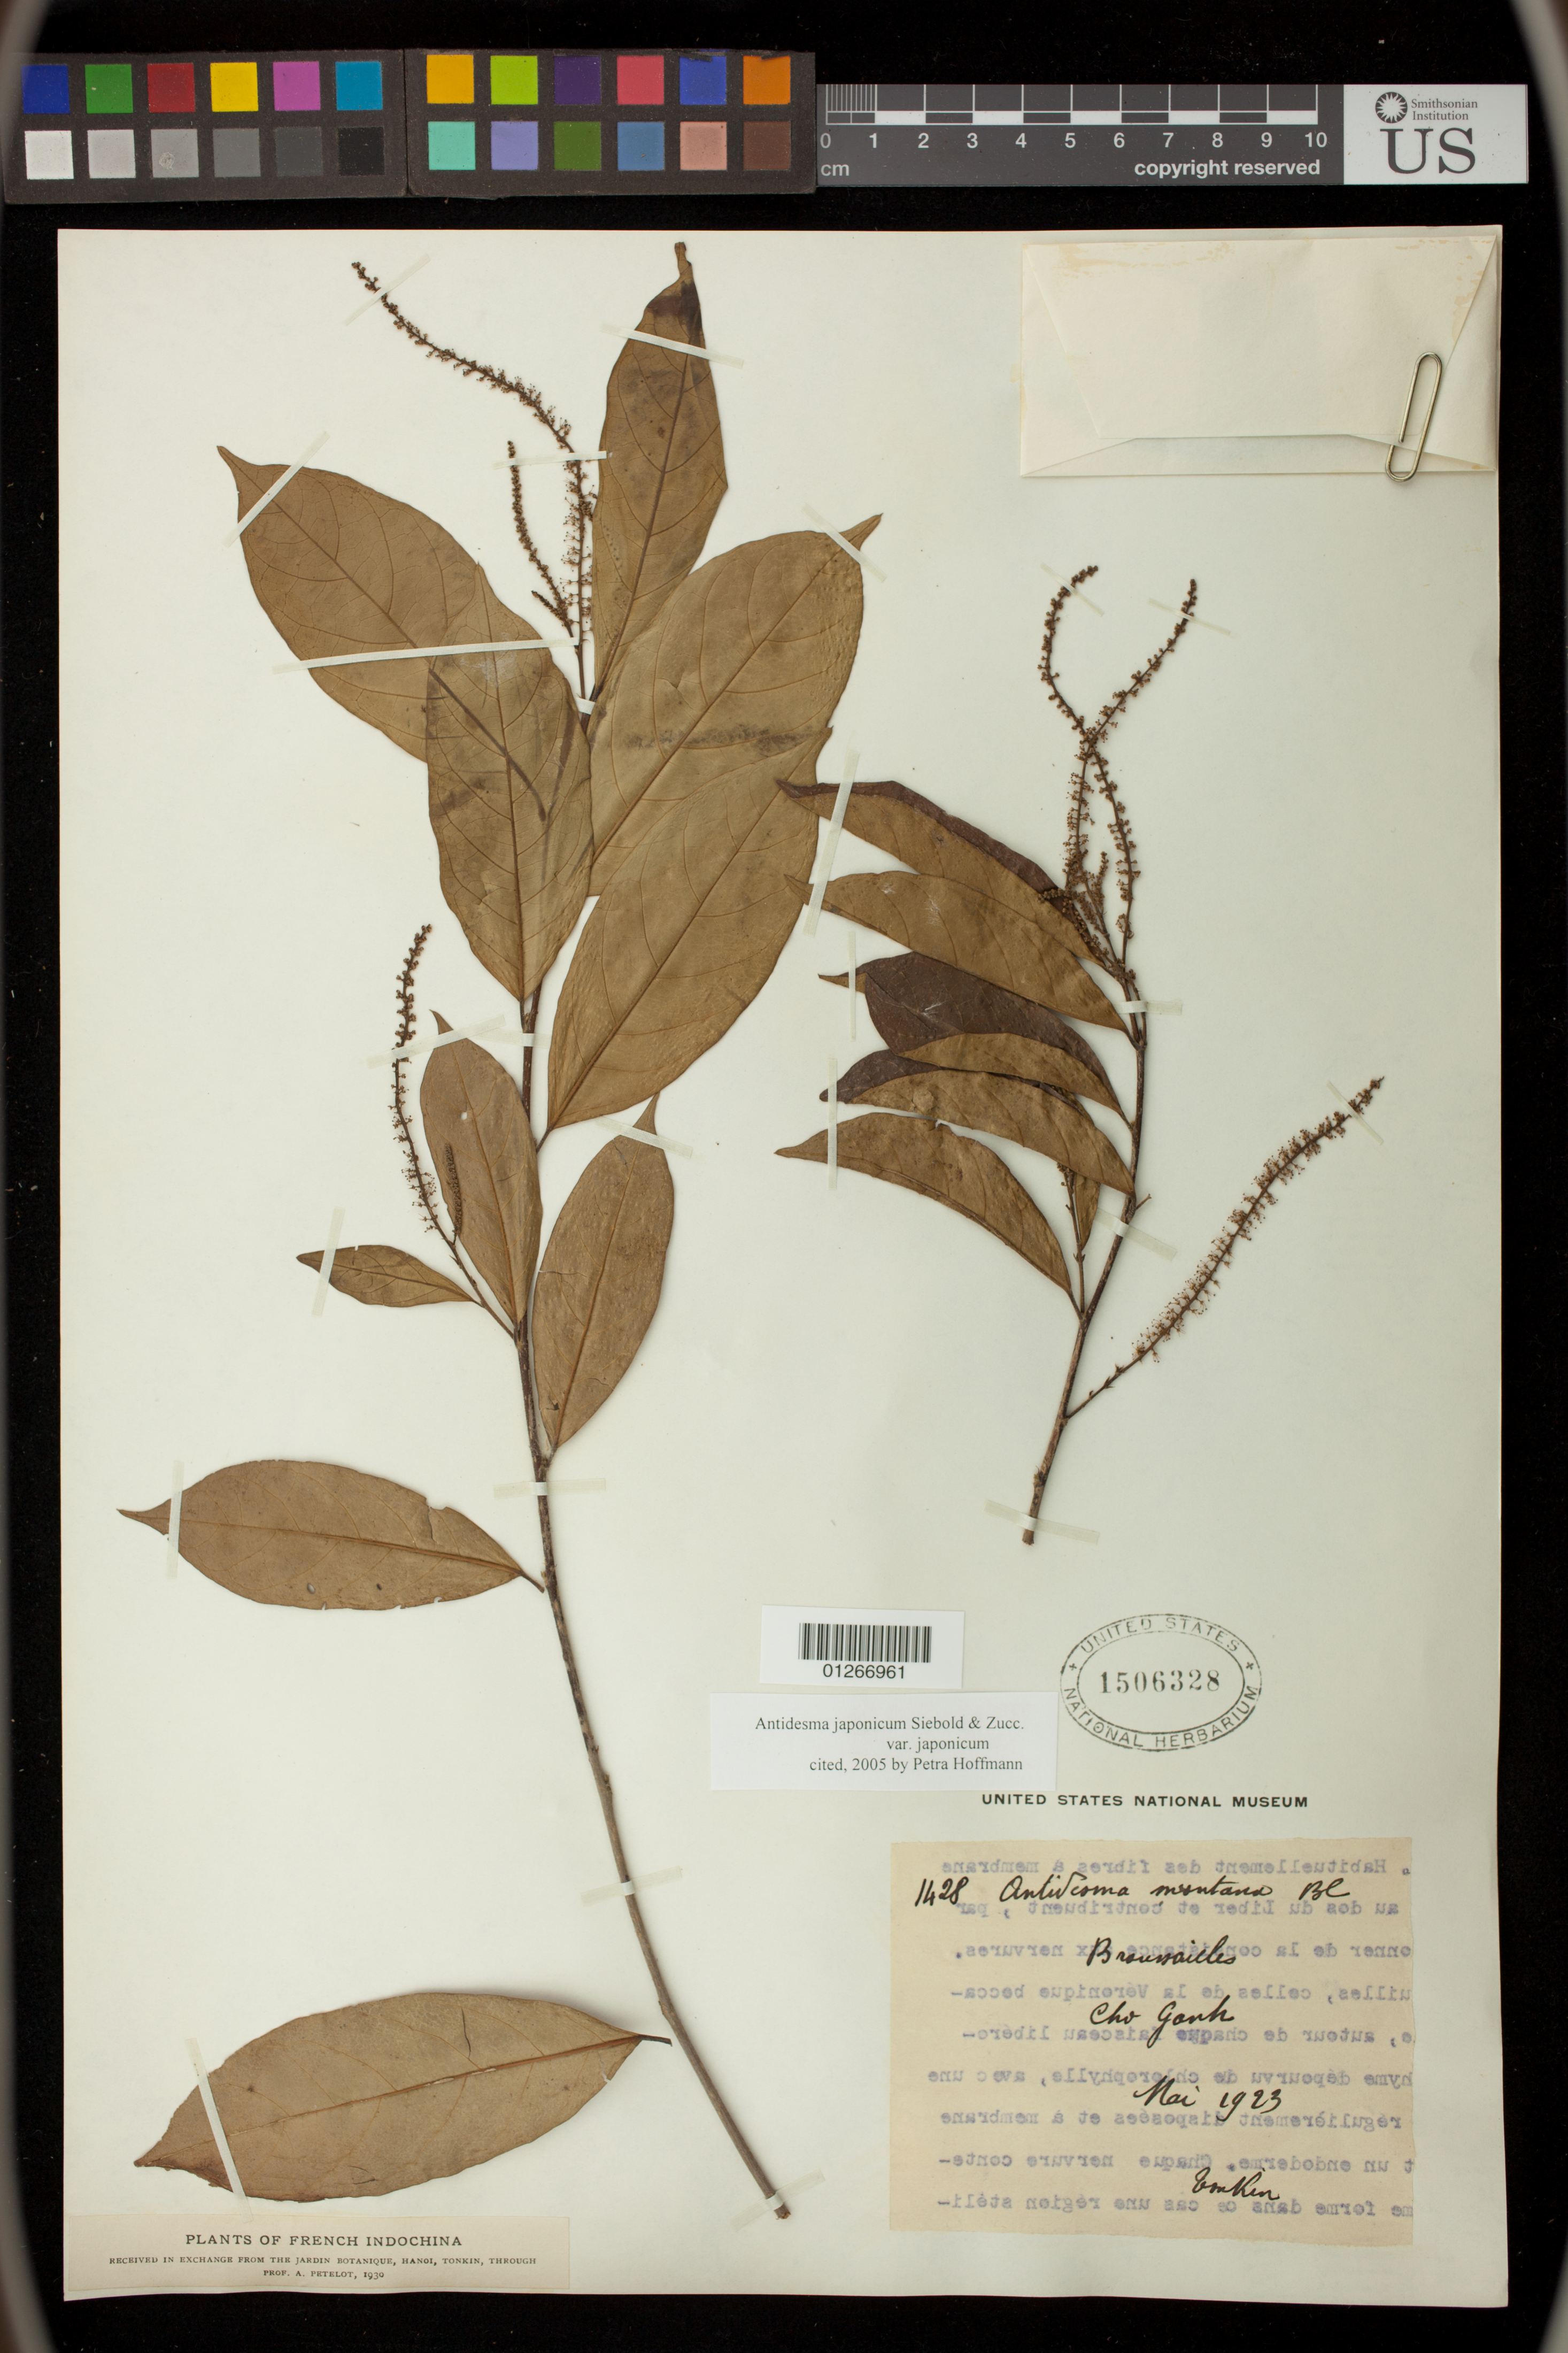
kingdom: Plantae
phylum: Tracheophyta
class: Magnoliopsida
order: Malpighiales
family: Phyllanthaceae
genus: Antidesma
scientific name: Antidesma japonicum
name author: Siebert & Zucc.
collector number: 1428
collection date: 1923-05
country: Vietnam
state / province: Ninh Bình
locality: Cho Ganh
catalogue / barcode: US 1506328